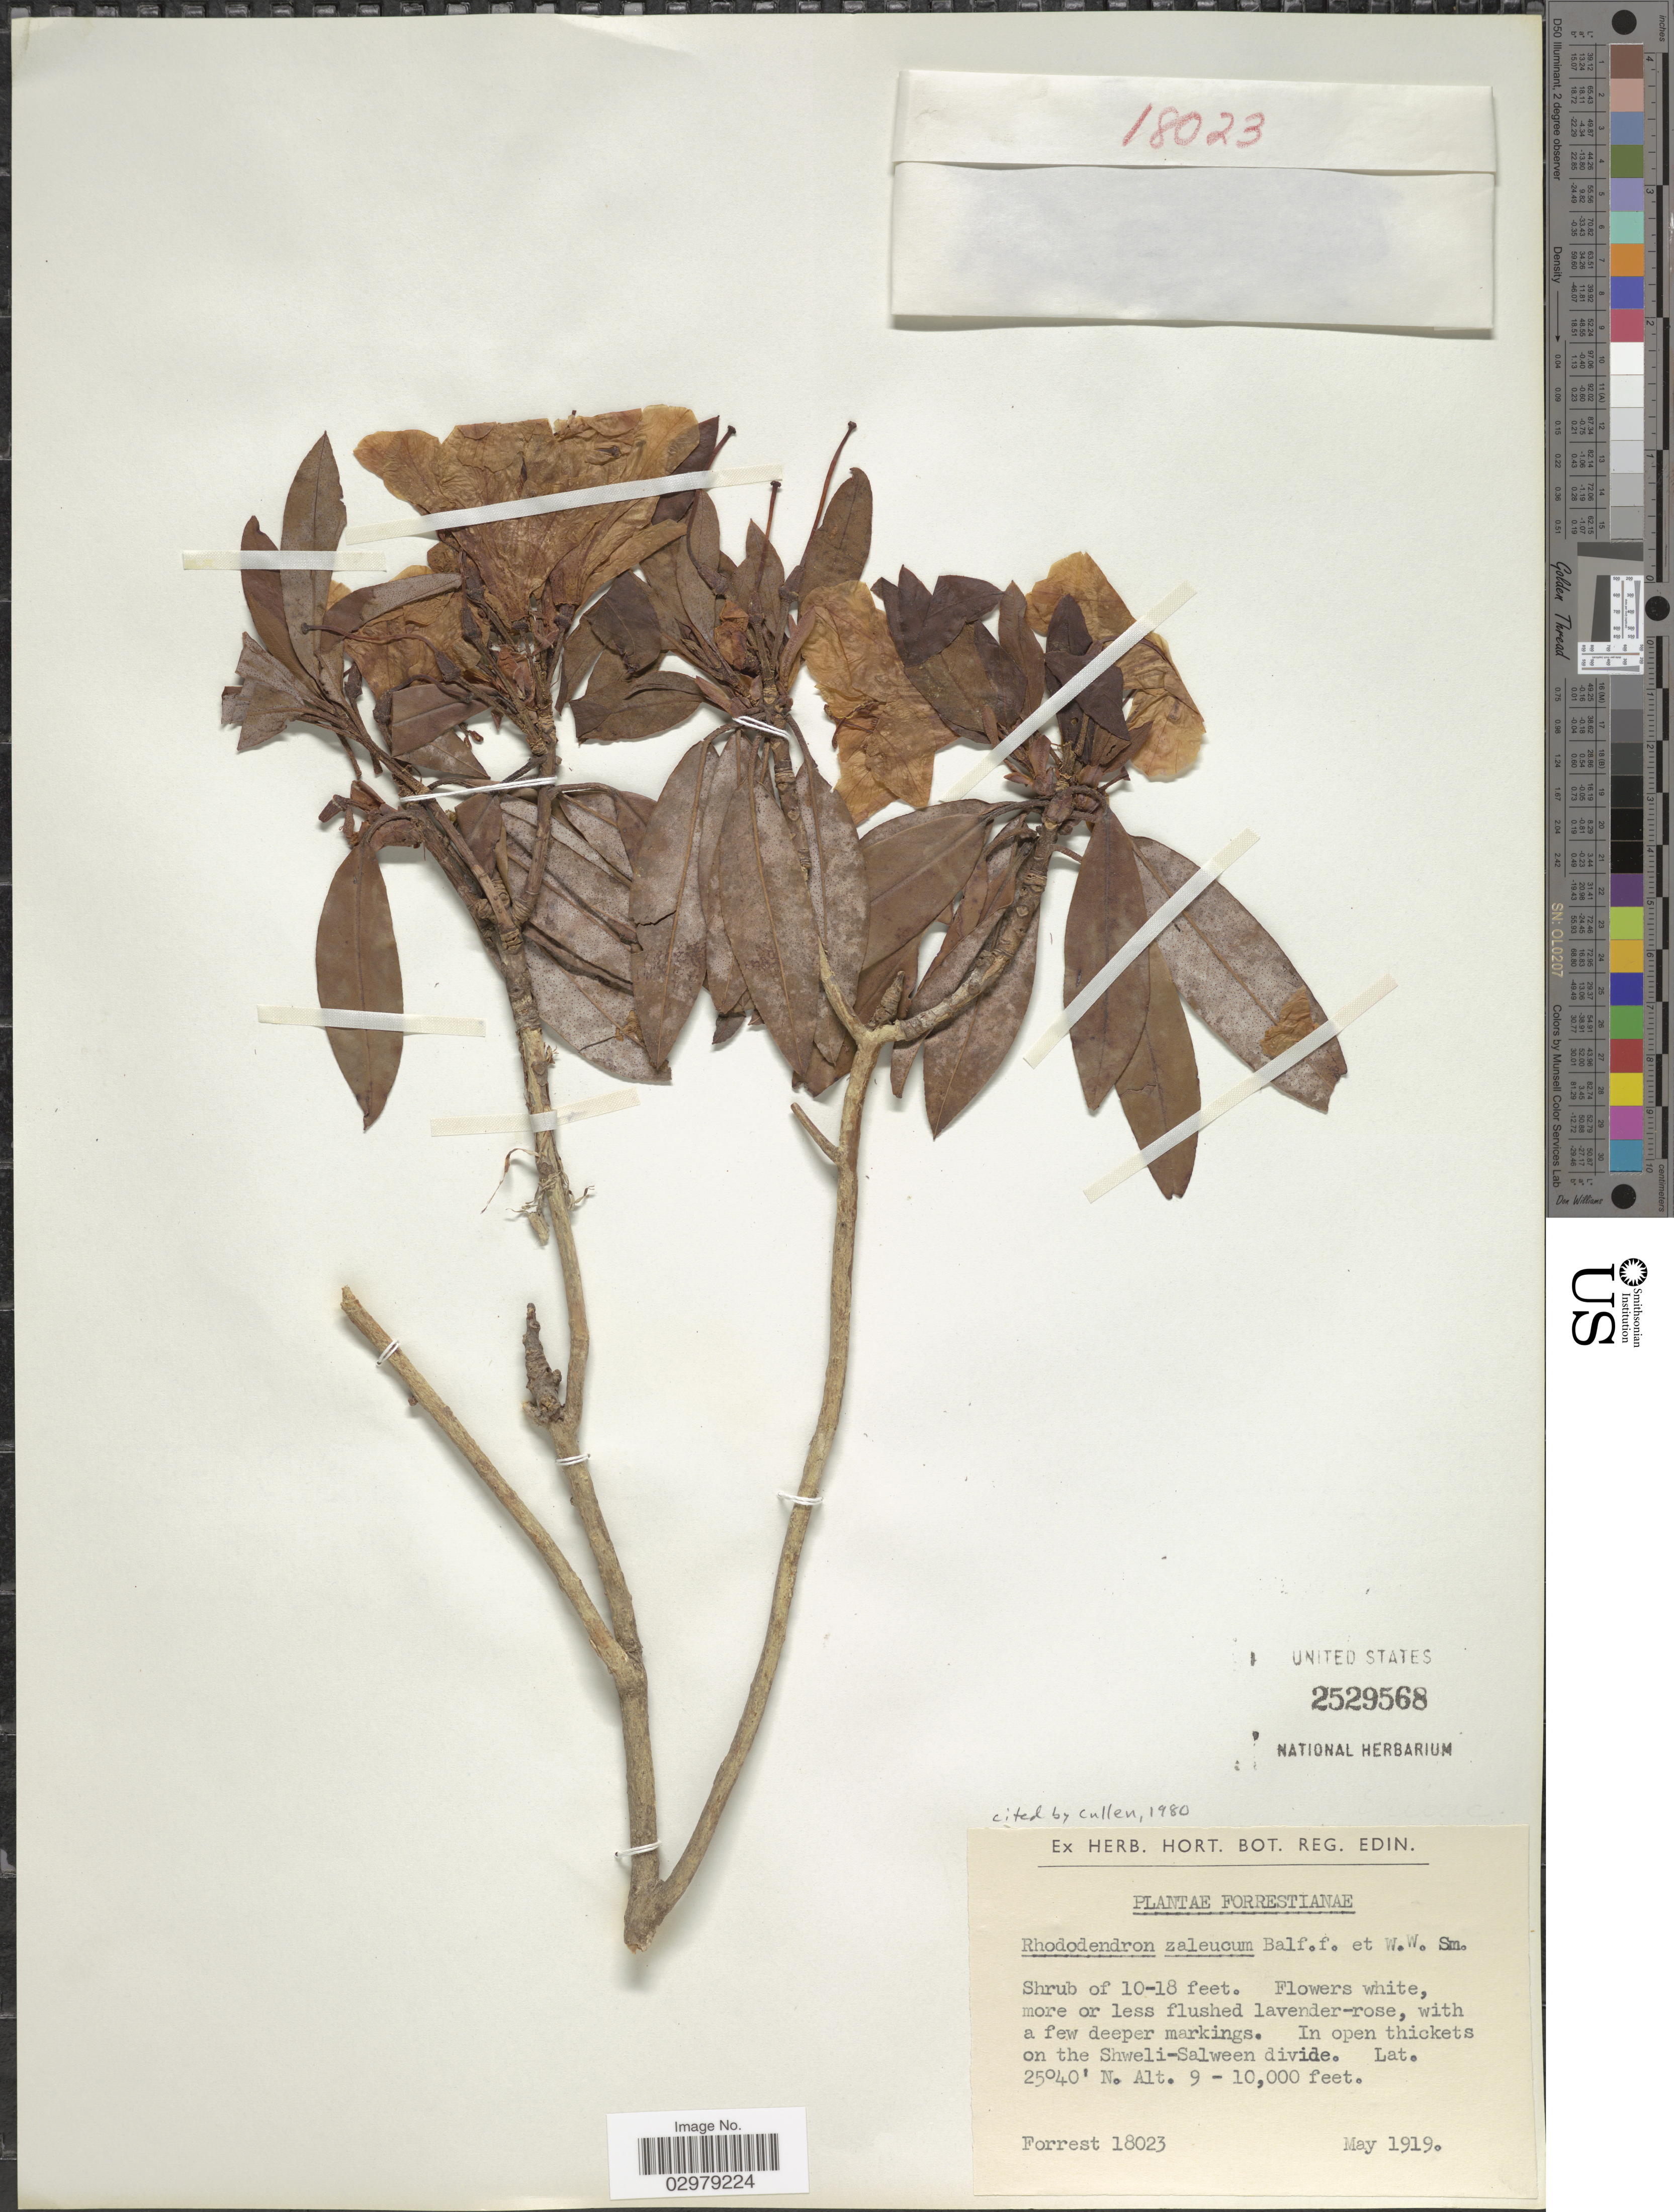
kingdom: Plantae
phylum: Tracheophyta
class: Magnoliopsida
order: Ericales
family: Ericaceae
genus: Rhododendron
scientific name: Rhododendron zaleucum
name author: Balf. f. & W.W. Sm.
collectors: -. Forrest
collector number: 18023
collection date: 1919-05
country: China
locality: In open thickets on the Shweli-Salween divide.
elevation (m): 2743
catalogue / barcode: US 2529568